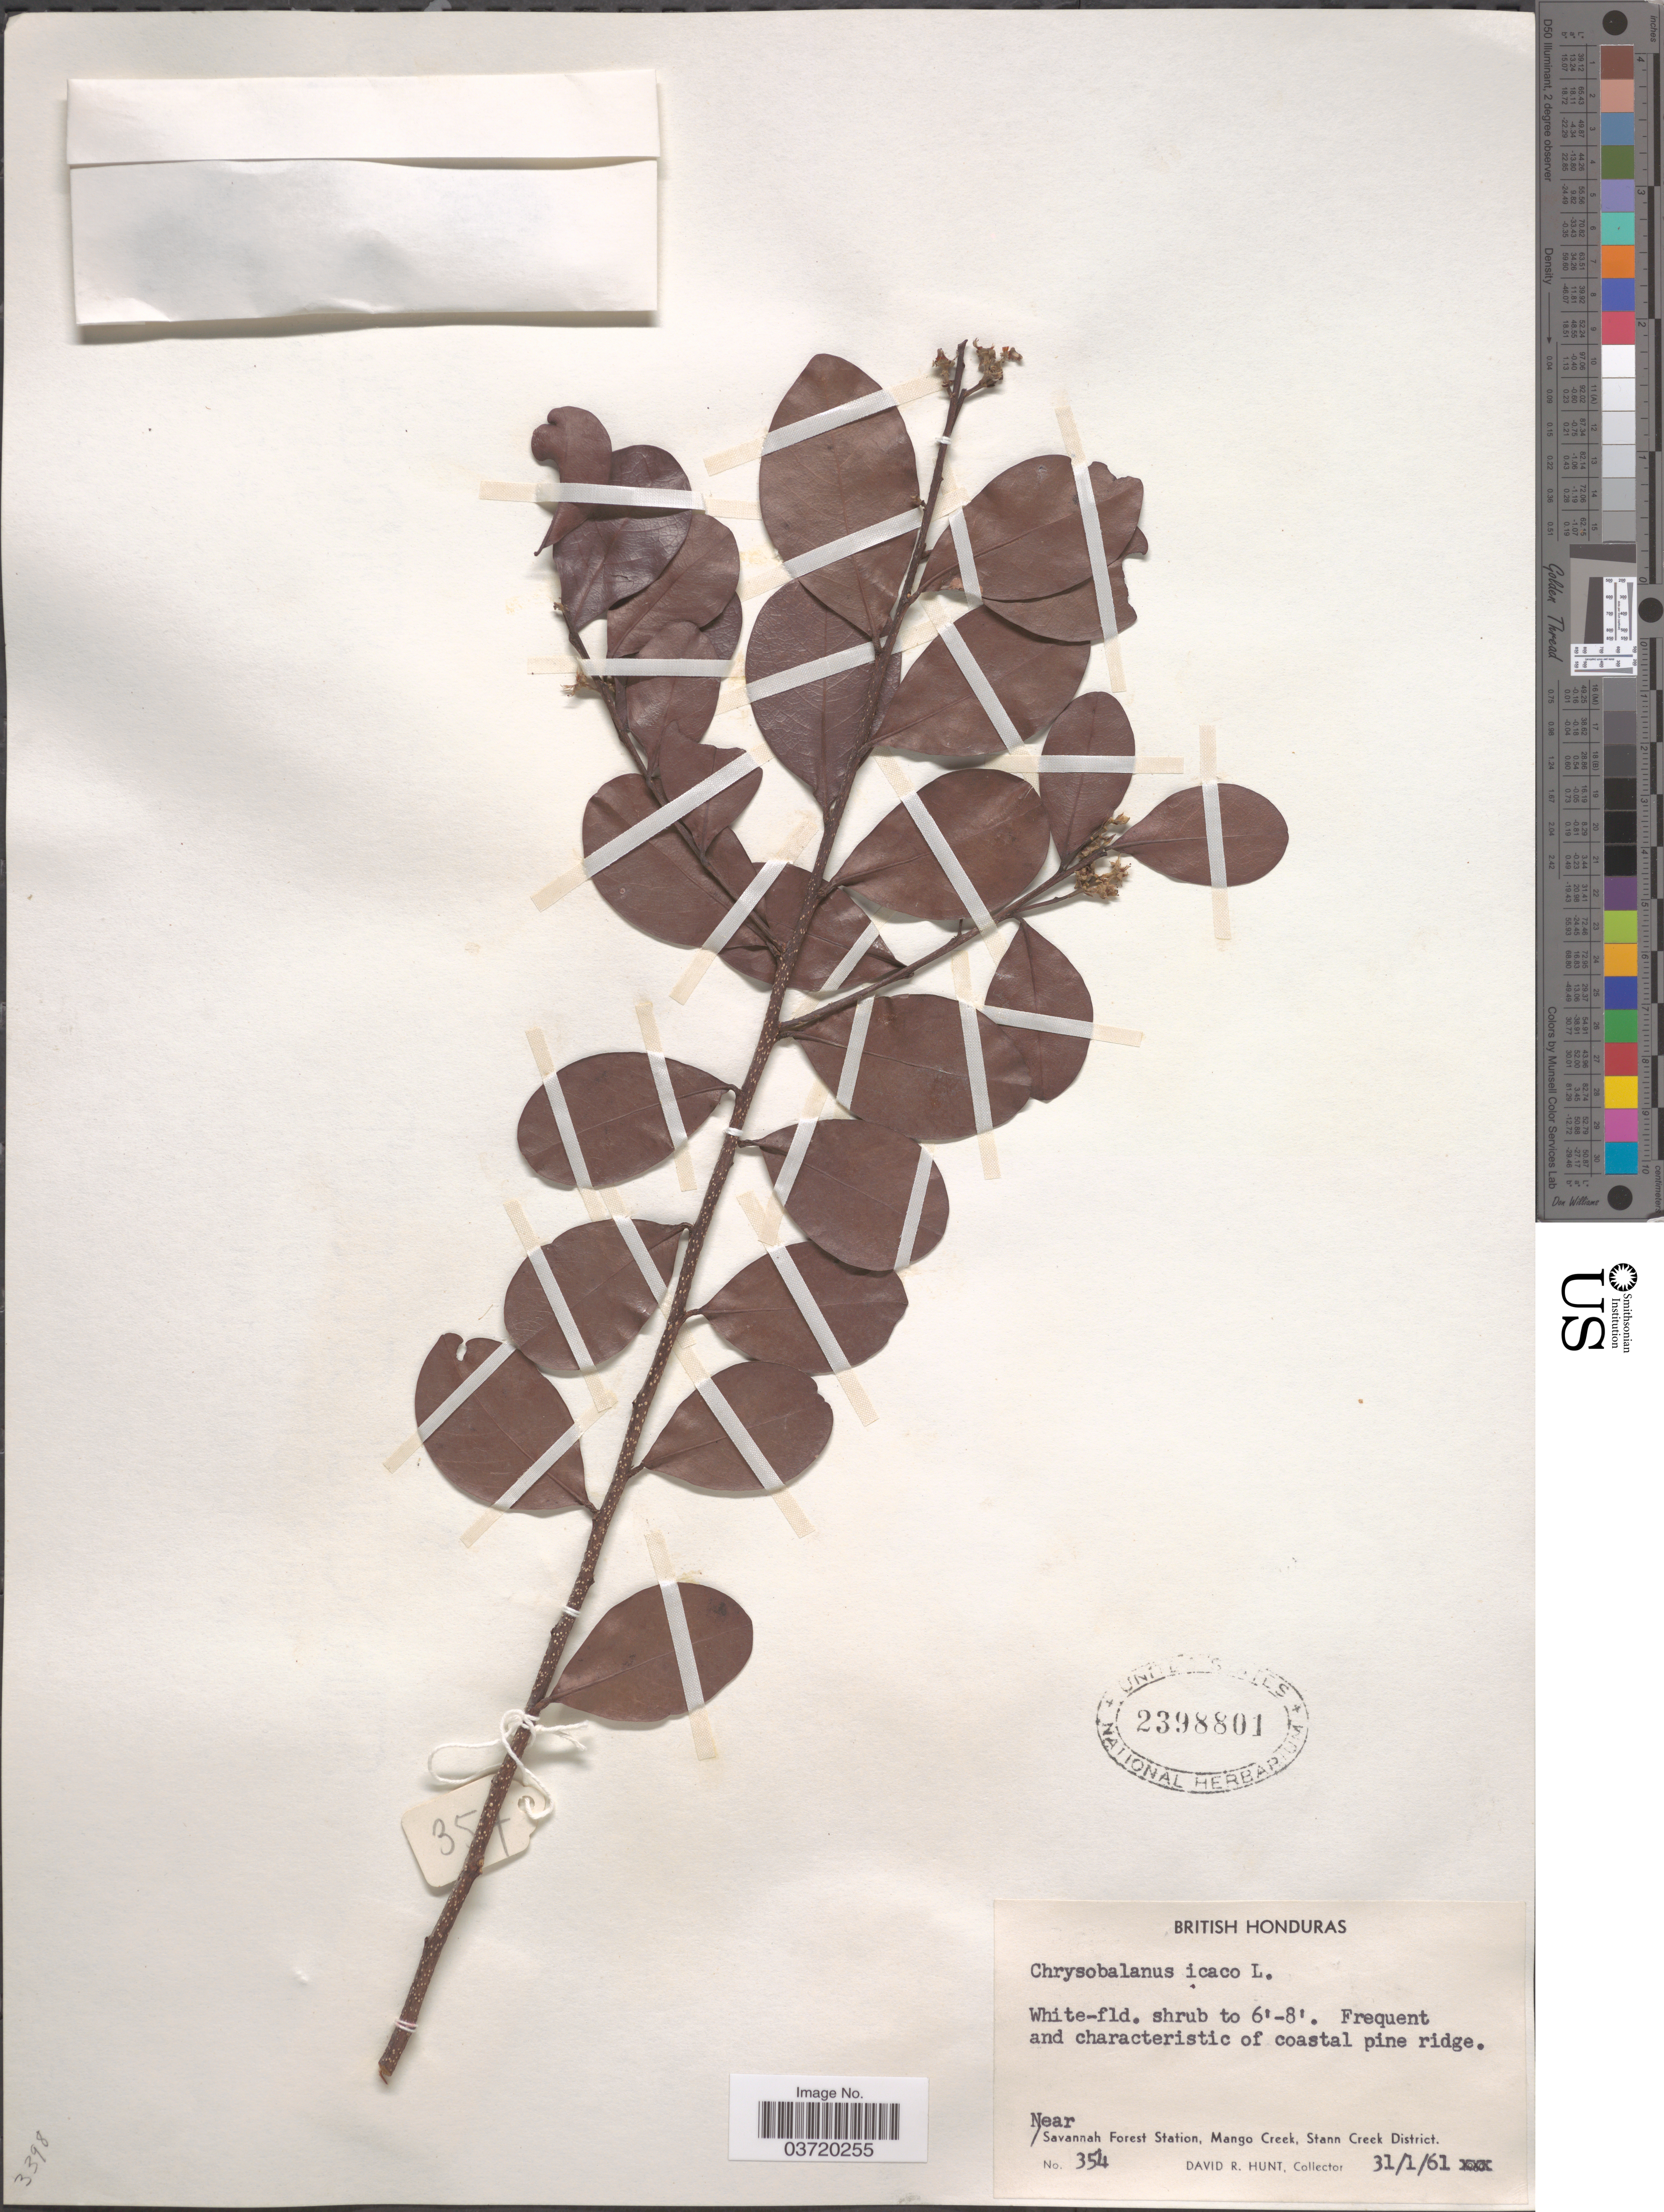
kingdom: Plantae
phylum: Tracheophyta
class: Magnoliopsida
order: Malpighiales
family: Chrysobalanaceae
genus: Chrysobalanus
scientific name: Chrysobalanus icaco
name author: L.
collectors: D. R. Hunt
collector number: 354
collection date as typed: Transcribed d/m/y: 31/1/61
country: Belize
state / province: Stann Creek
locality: British Honduras. Near Savannah Forest Station, Mango Creek.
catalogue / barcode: US 2398801